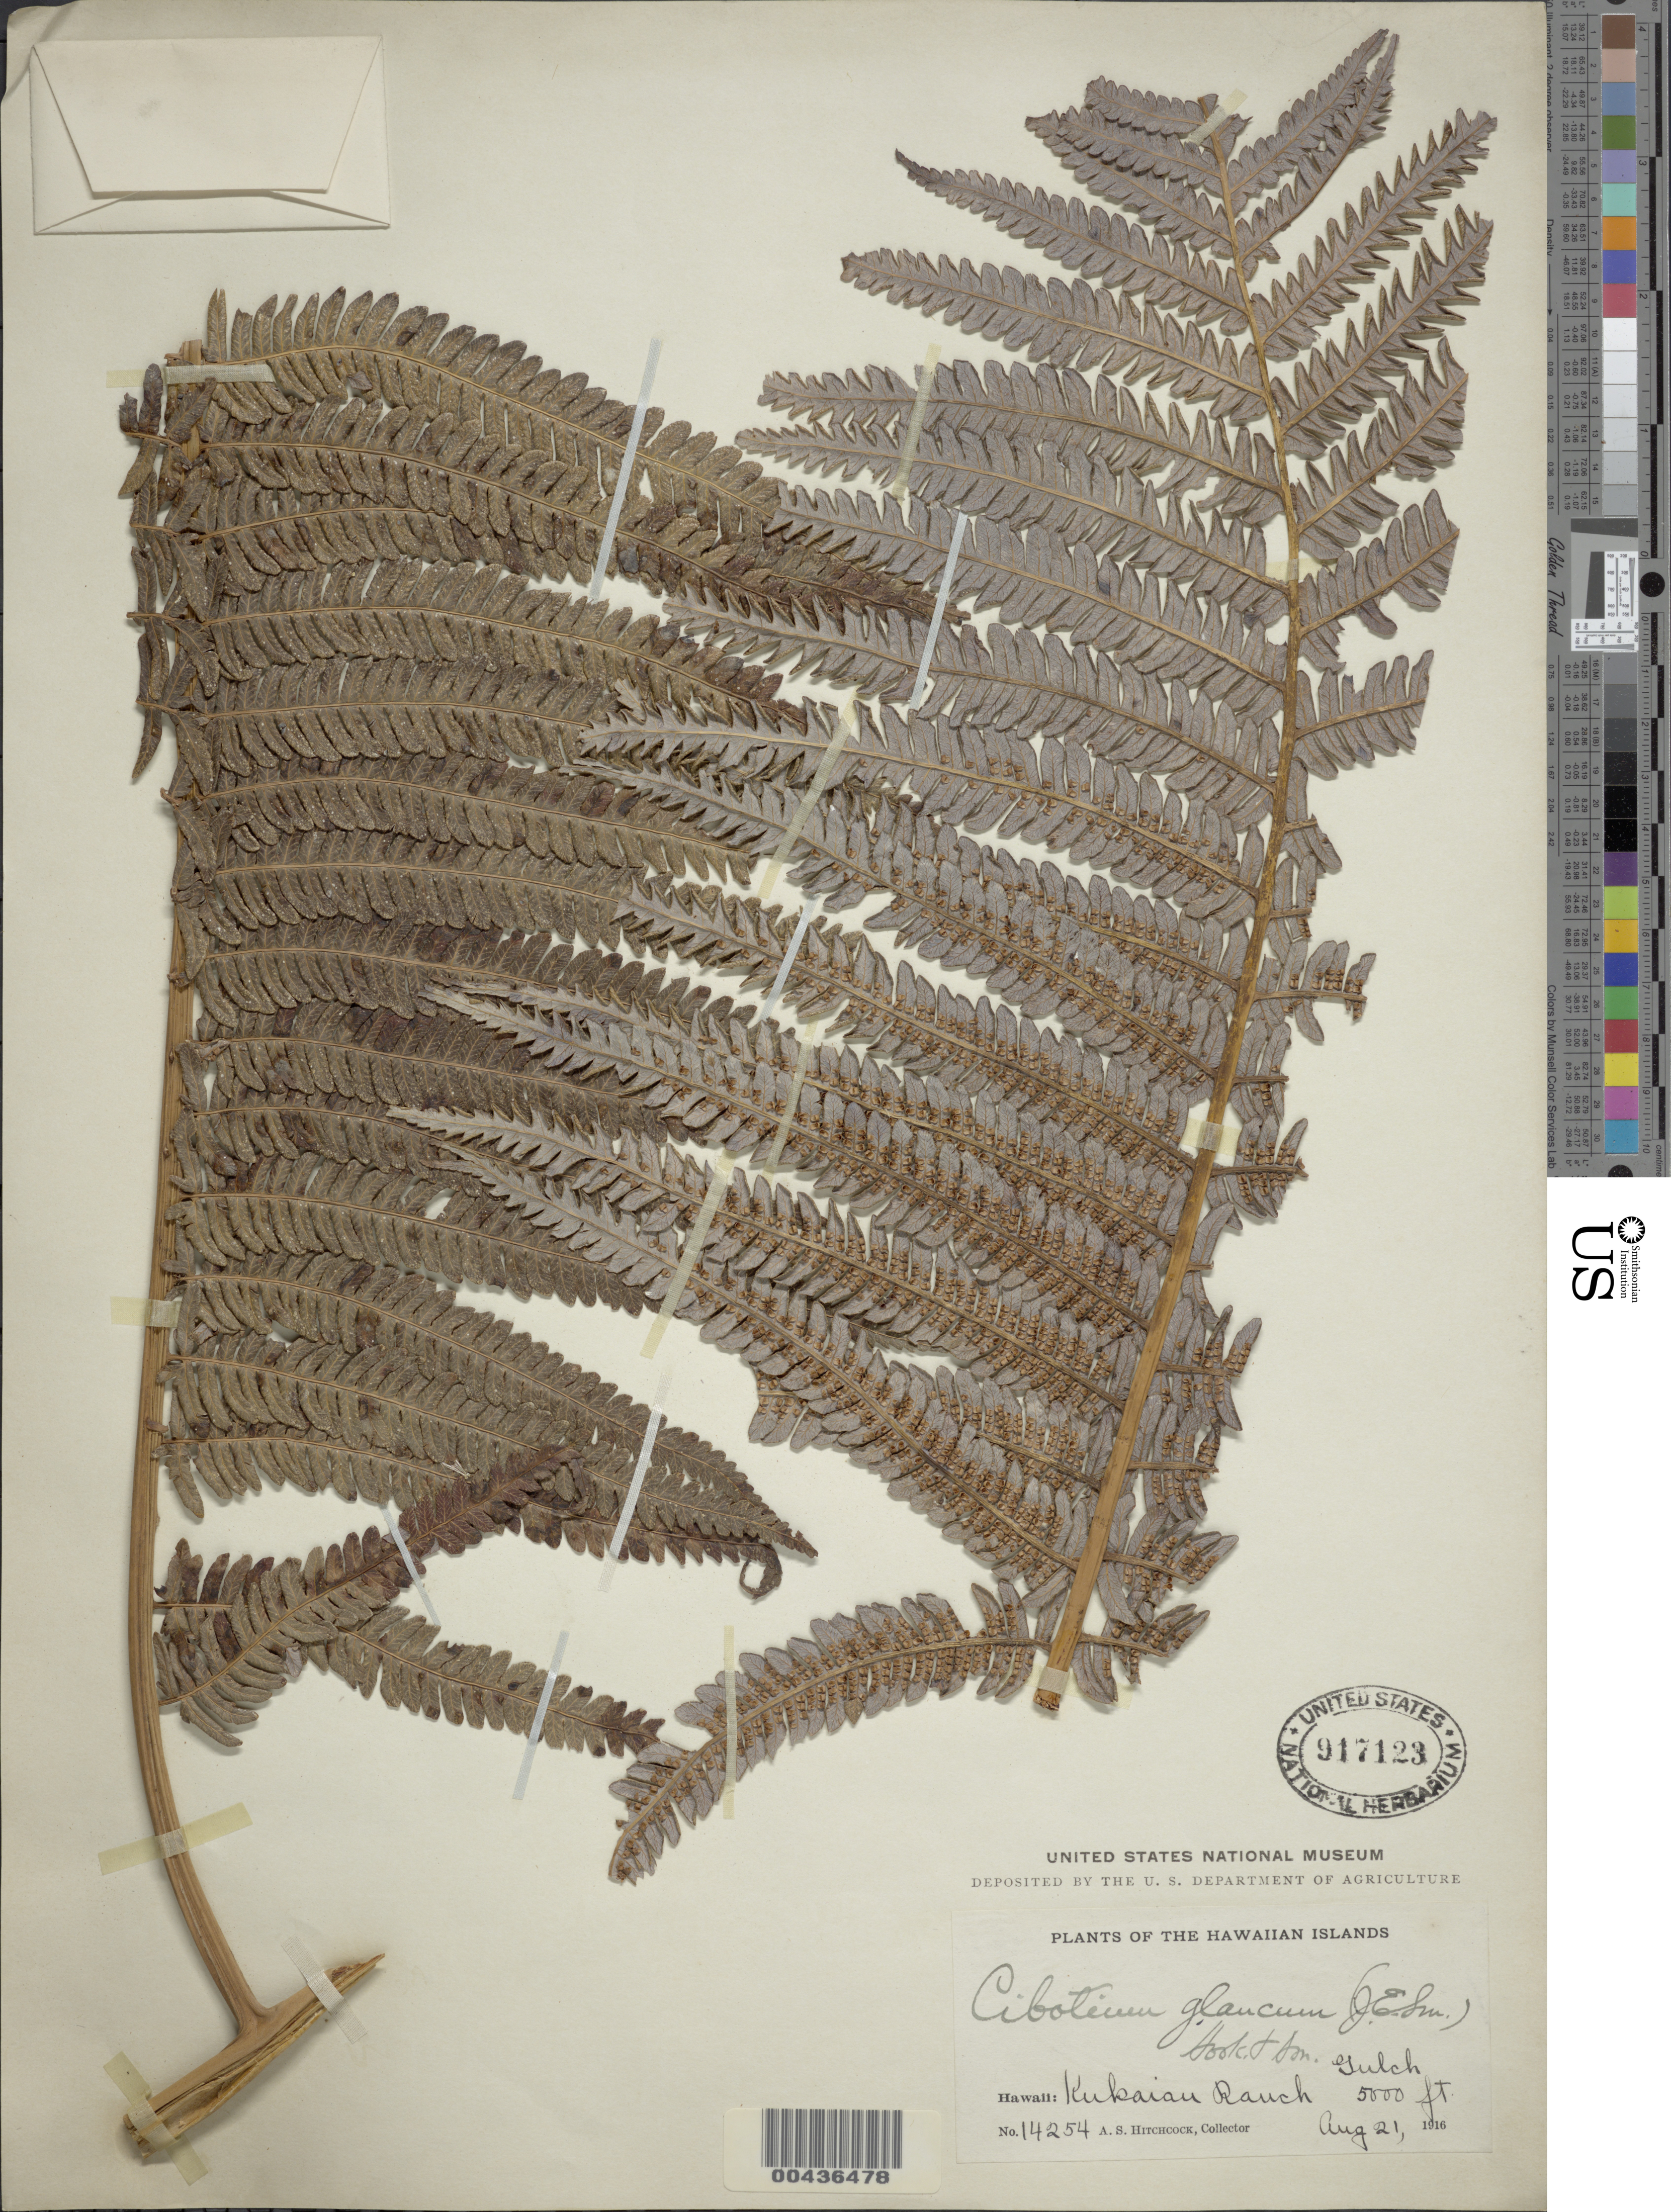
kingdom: Plantae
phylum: Tracheophyta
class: Polypodiopsida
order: Cyatheales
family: Cibotiaceae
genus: Cibotium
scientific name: Cibotium glaucum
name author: (Sm.) Hook. & Arn.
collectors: A. S. Hitchcock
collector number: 14254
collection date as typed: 21 Aug 1916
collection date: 1916-08-21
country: United States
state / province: Hawaii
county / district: Hawaii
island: Hawaii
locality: Kukaiau Ranch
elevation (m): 1524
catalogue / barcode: US 917123